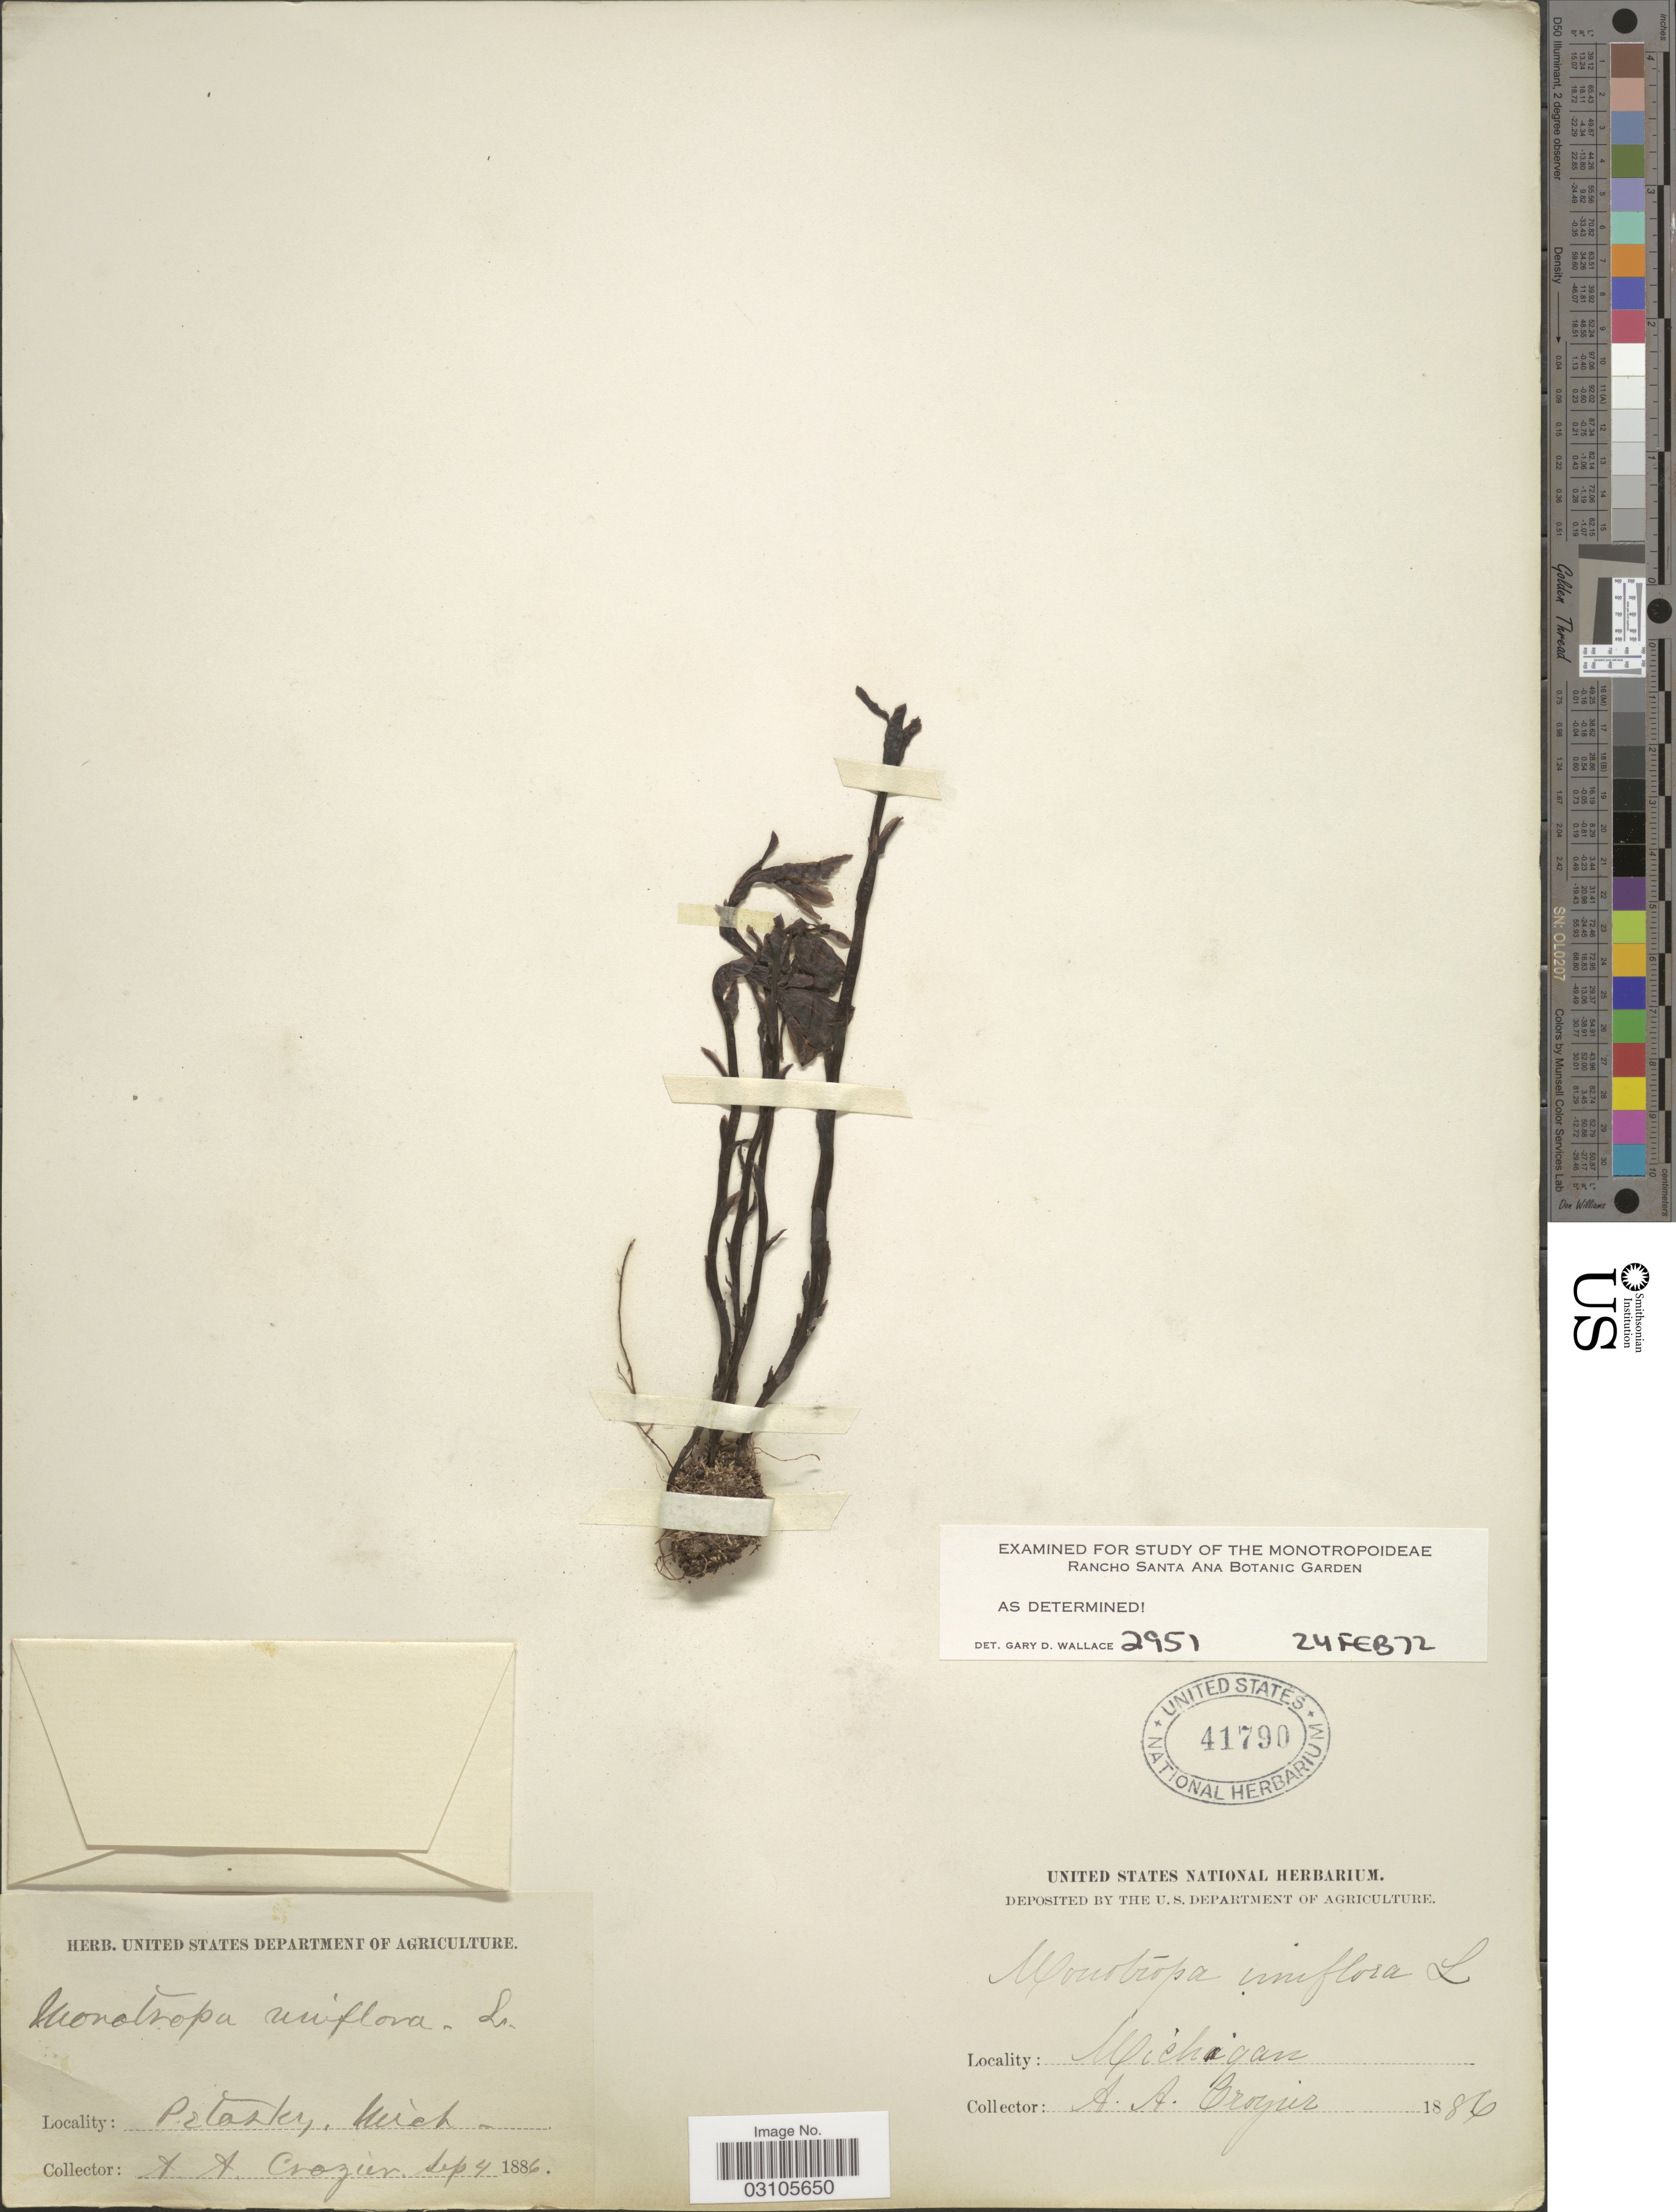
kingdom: Plantae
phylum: Tracheophyta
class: Magnoliopsida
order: Ericales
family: Ericaceae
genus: Monotropa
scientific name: Monotropa uniflora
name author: L.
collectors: A. Crozier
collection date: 1886-09-04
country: United States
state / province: Michigan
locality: P.E. Tasky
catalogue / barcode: US 41790